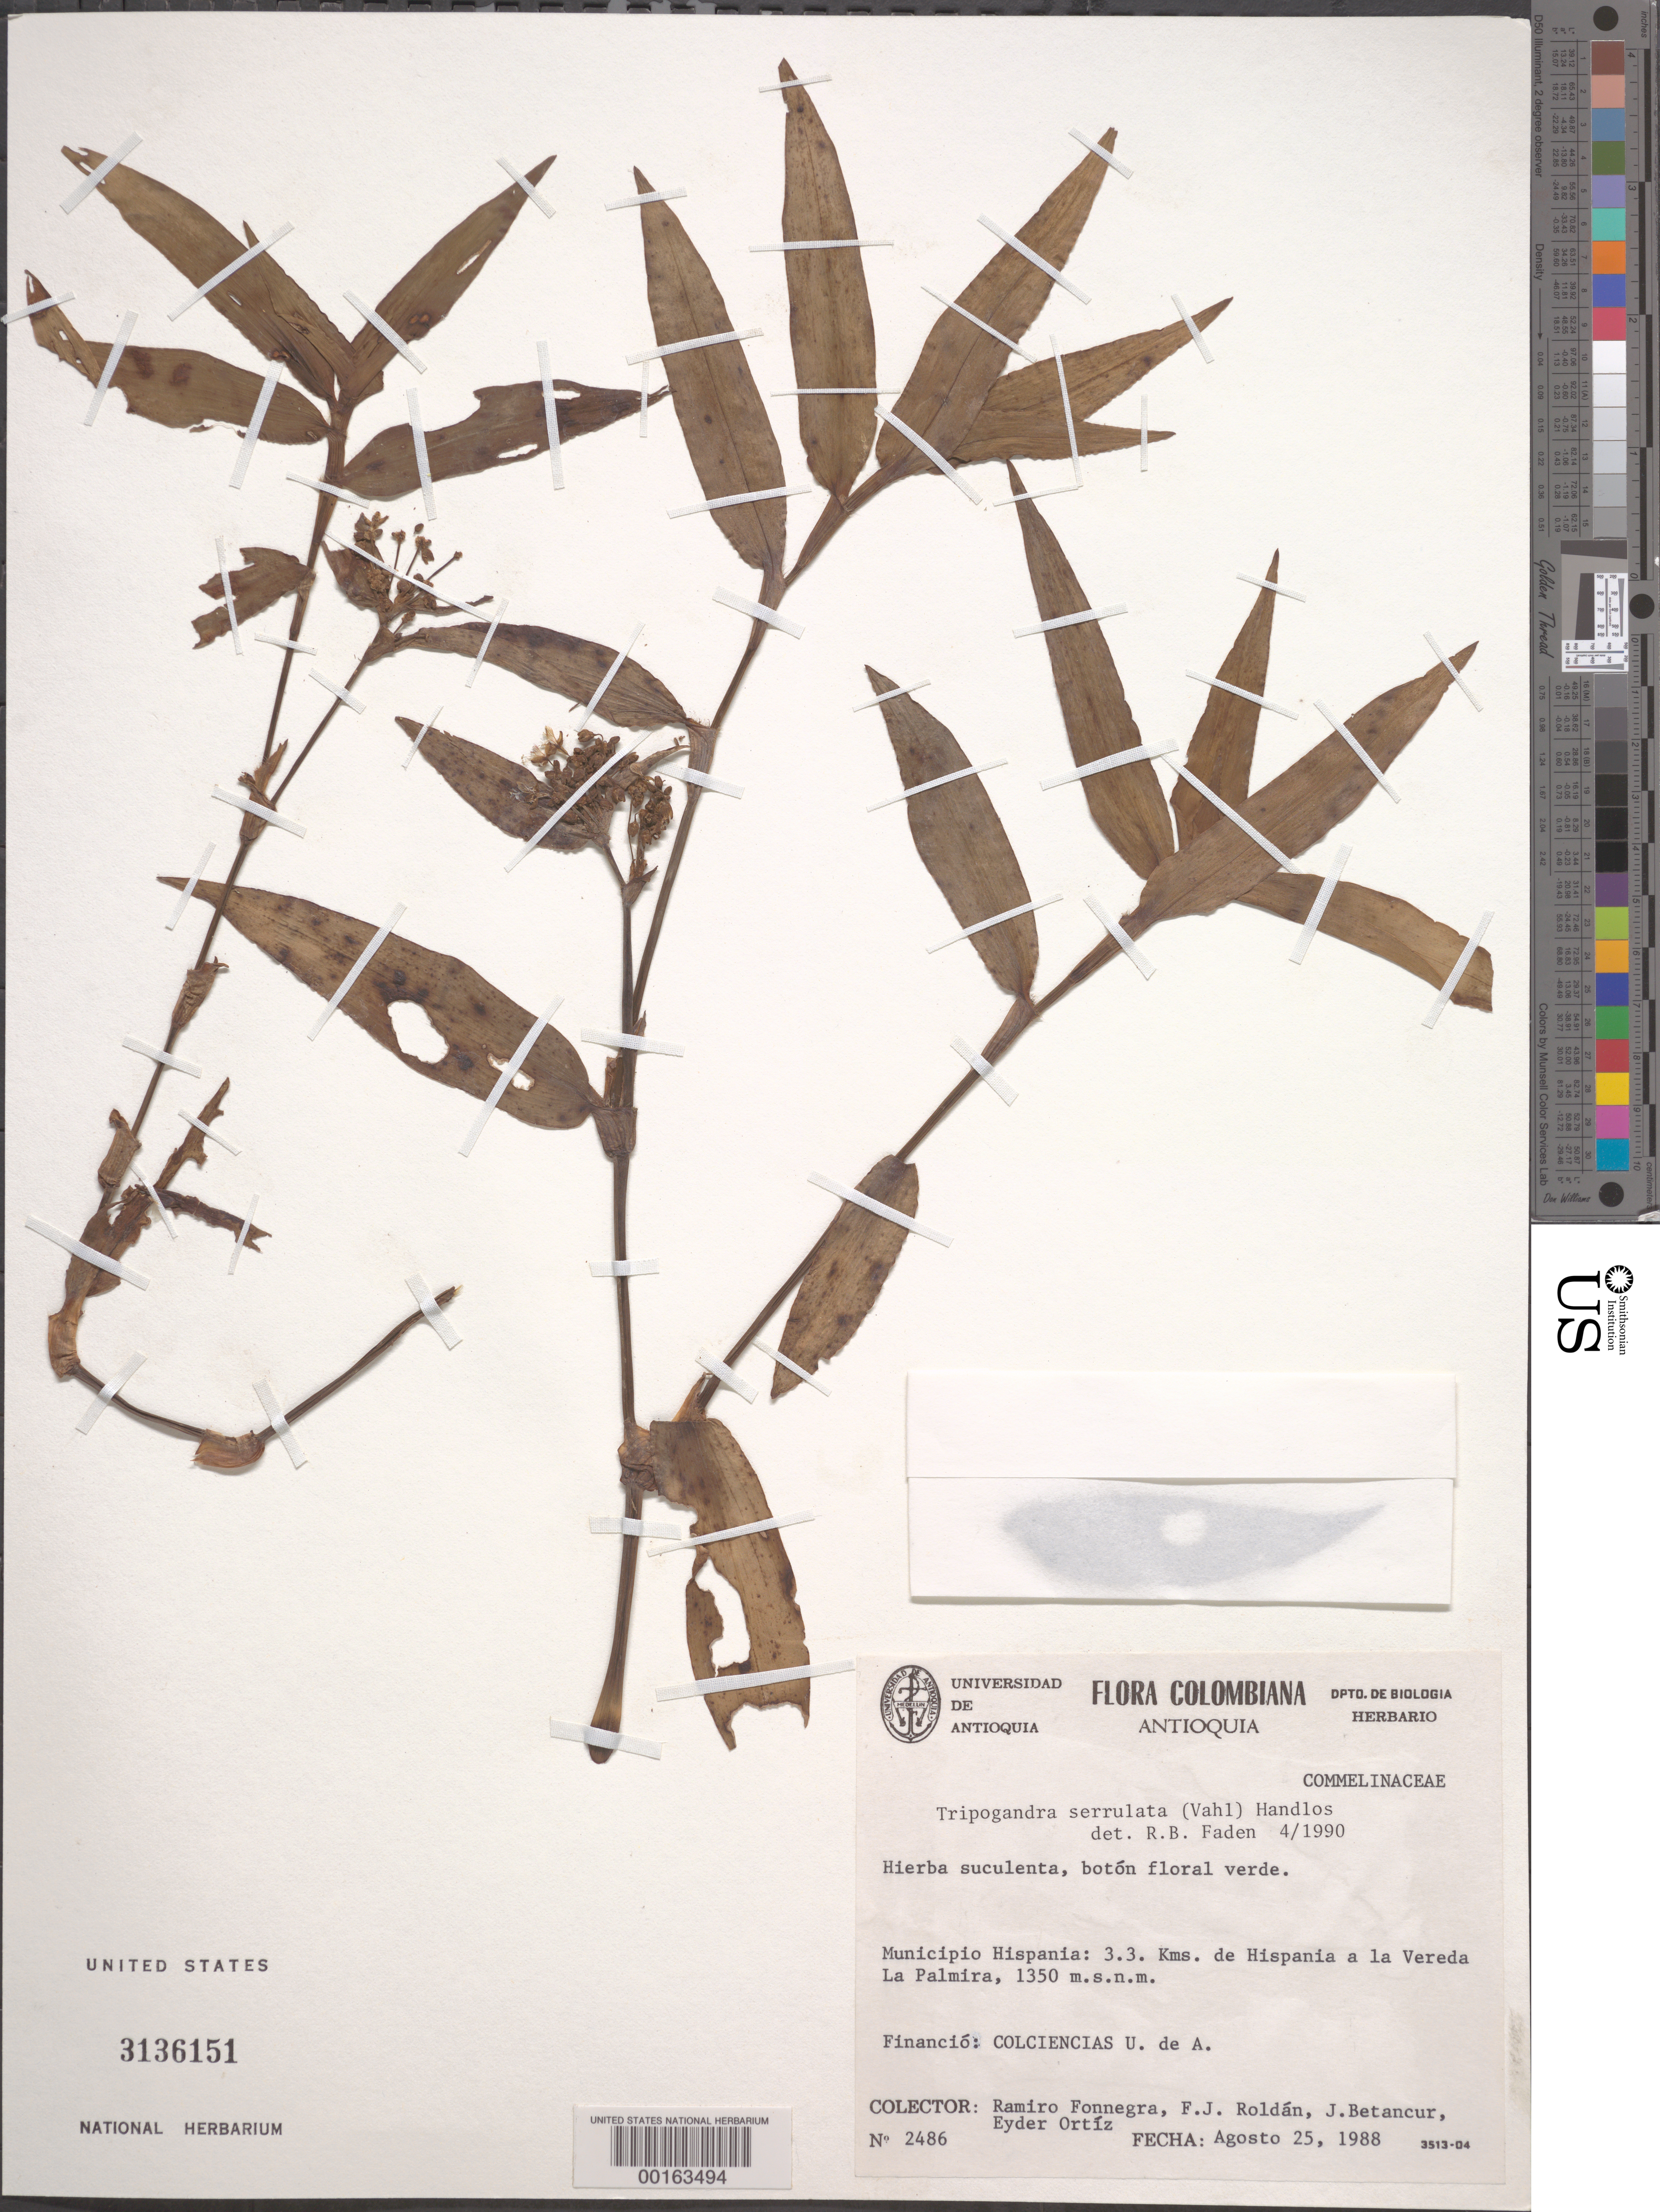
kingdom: Plantae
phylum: Tracheophyta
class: Liliopsida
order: Commelinales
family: Commelinaceae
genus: Tripogandra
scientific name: Tripogandra serrulata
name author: (Vahl) Handlos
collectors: R. Fonnegra G., F. J. Roldán, J. C. Betancur & E. Ortiz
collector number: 2486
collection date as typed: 25 Aug 1988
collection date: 1988-08-25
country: Colombia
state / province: Antioquia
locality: Hispania, 3.3 km from Vereda la Palmira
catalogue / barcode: US 3136151